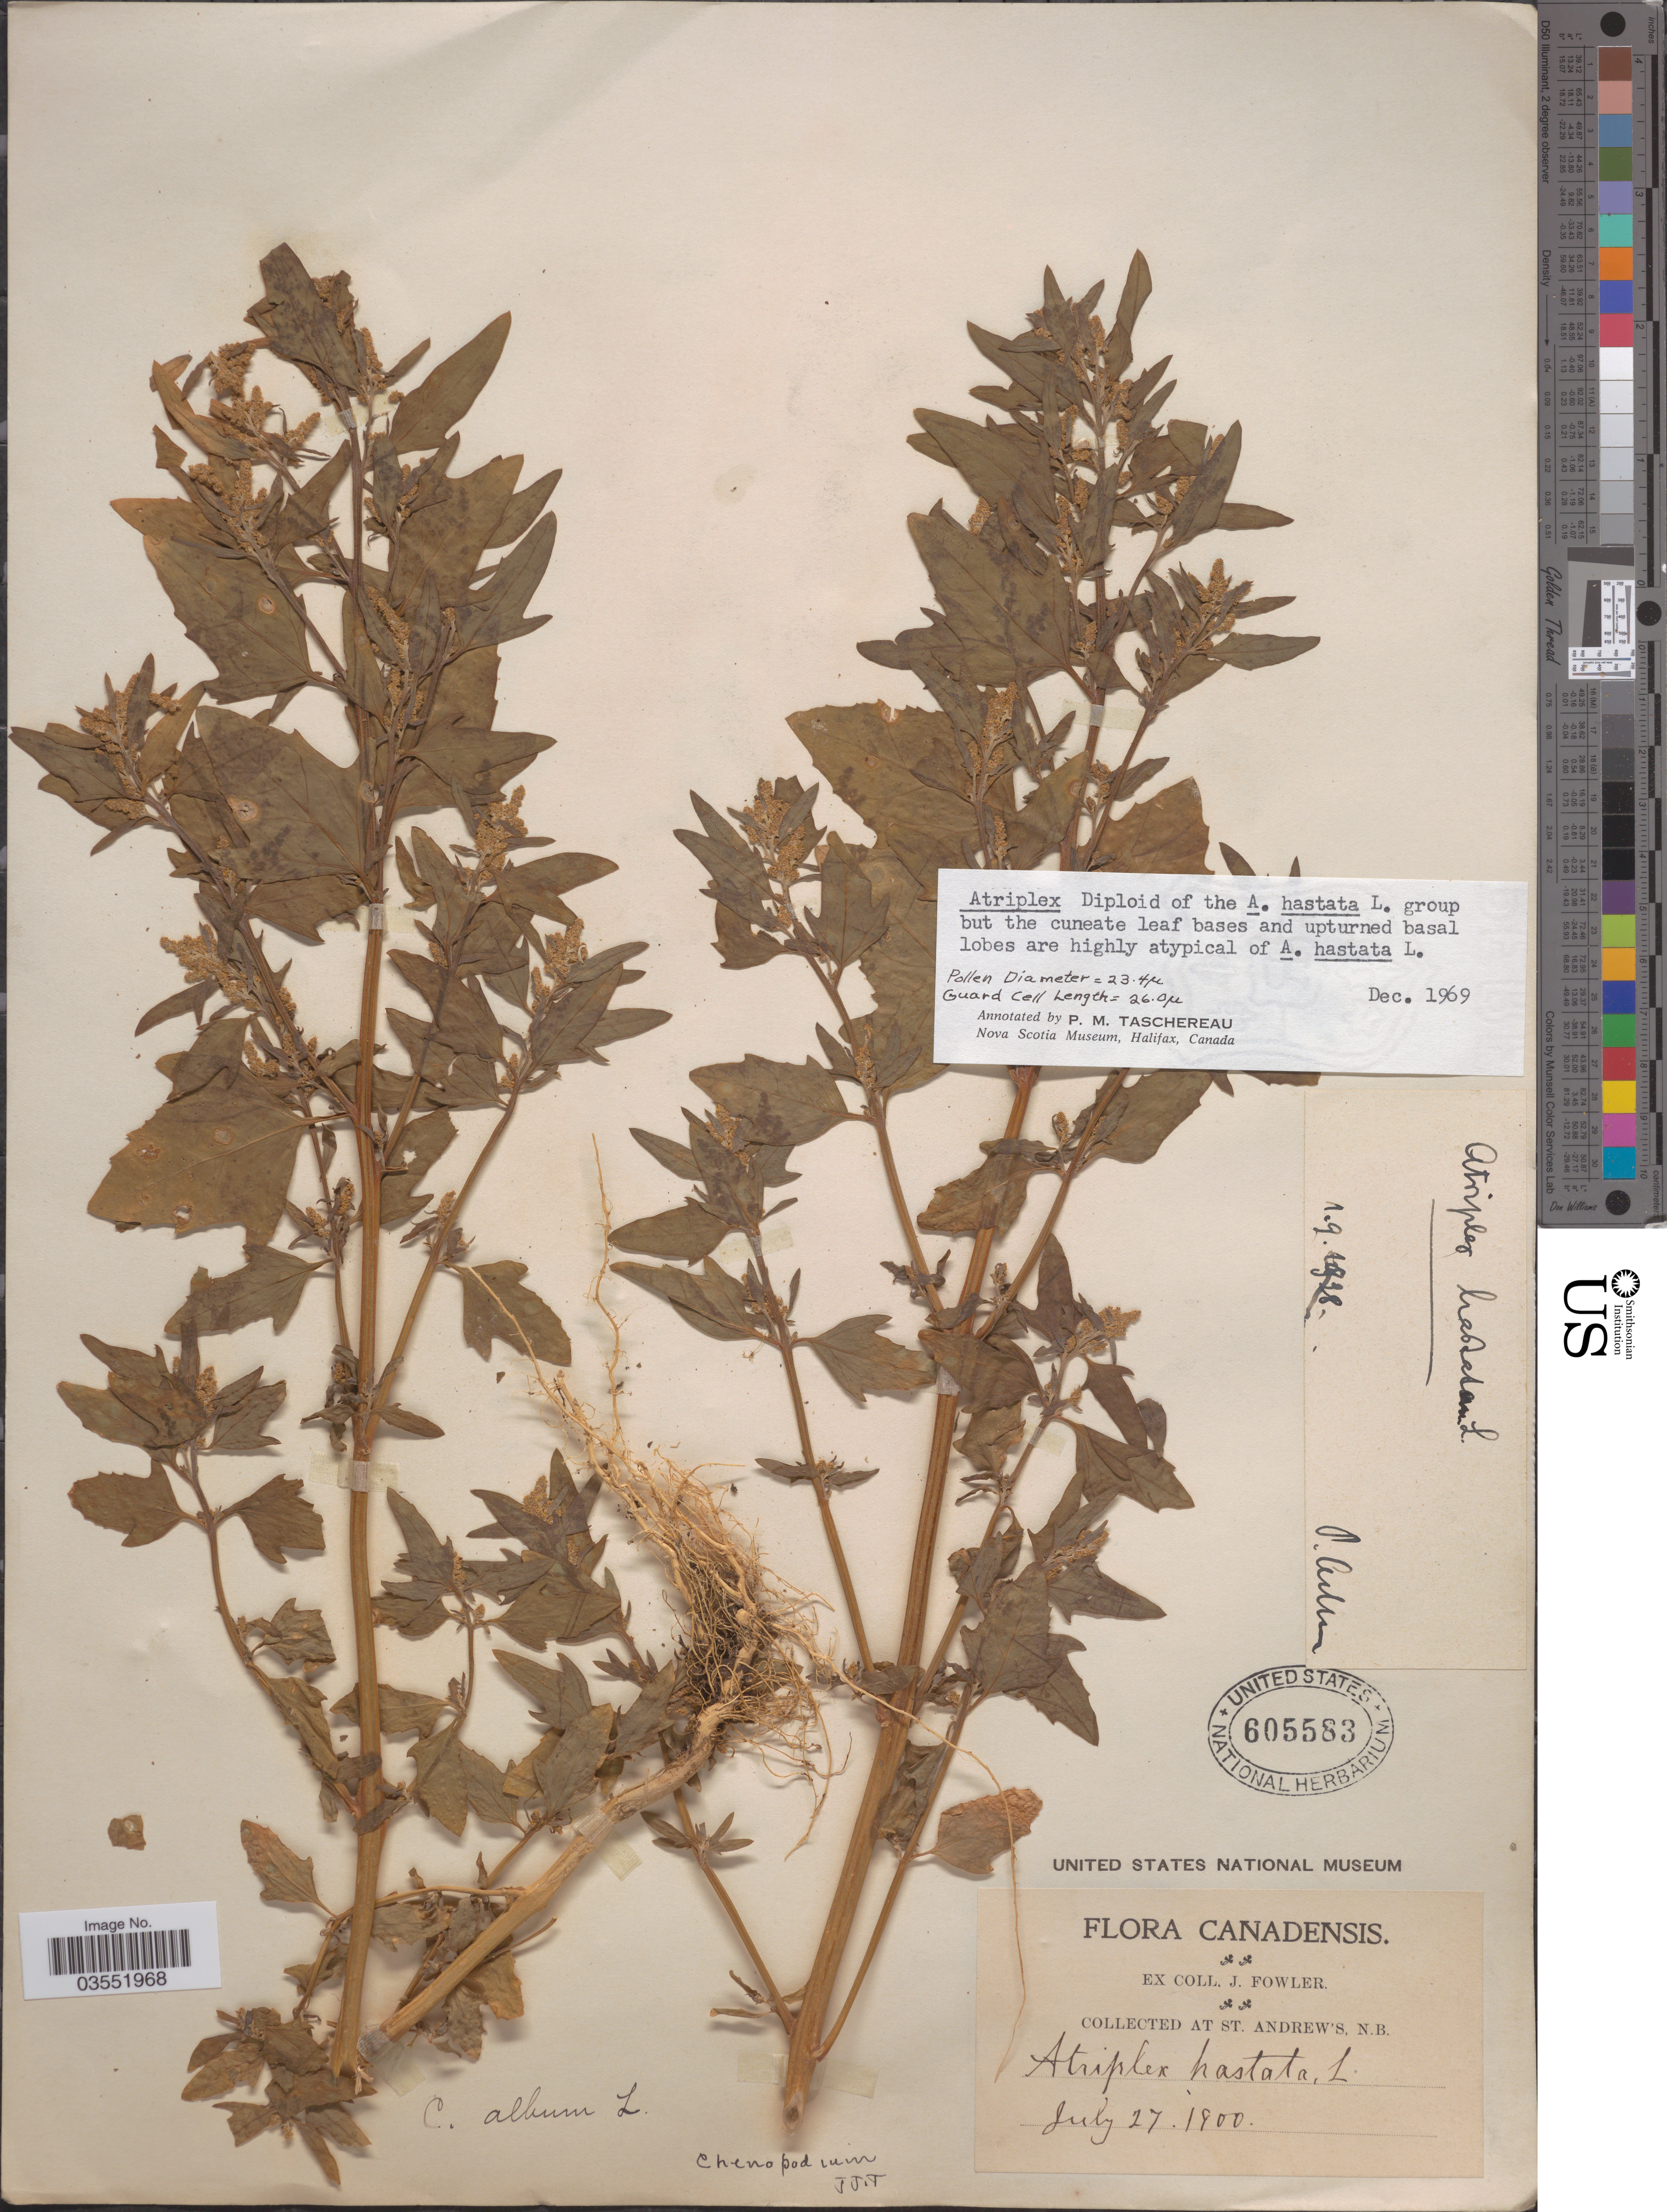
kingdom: Plantae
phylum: Tracheophyta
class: Magnoliopsida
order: Caryophyllales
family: Amaranthaceae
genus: Atriplex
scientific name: Atriplex hastata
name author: L.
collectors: J. Fowler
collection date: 1900-07-27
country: Canada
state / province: New Brunswick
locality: At St. Andrews.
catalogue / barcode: US 605583